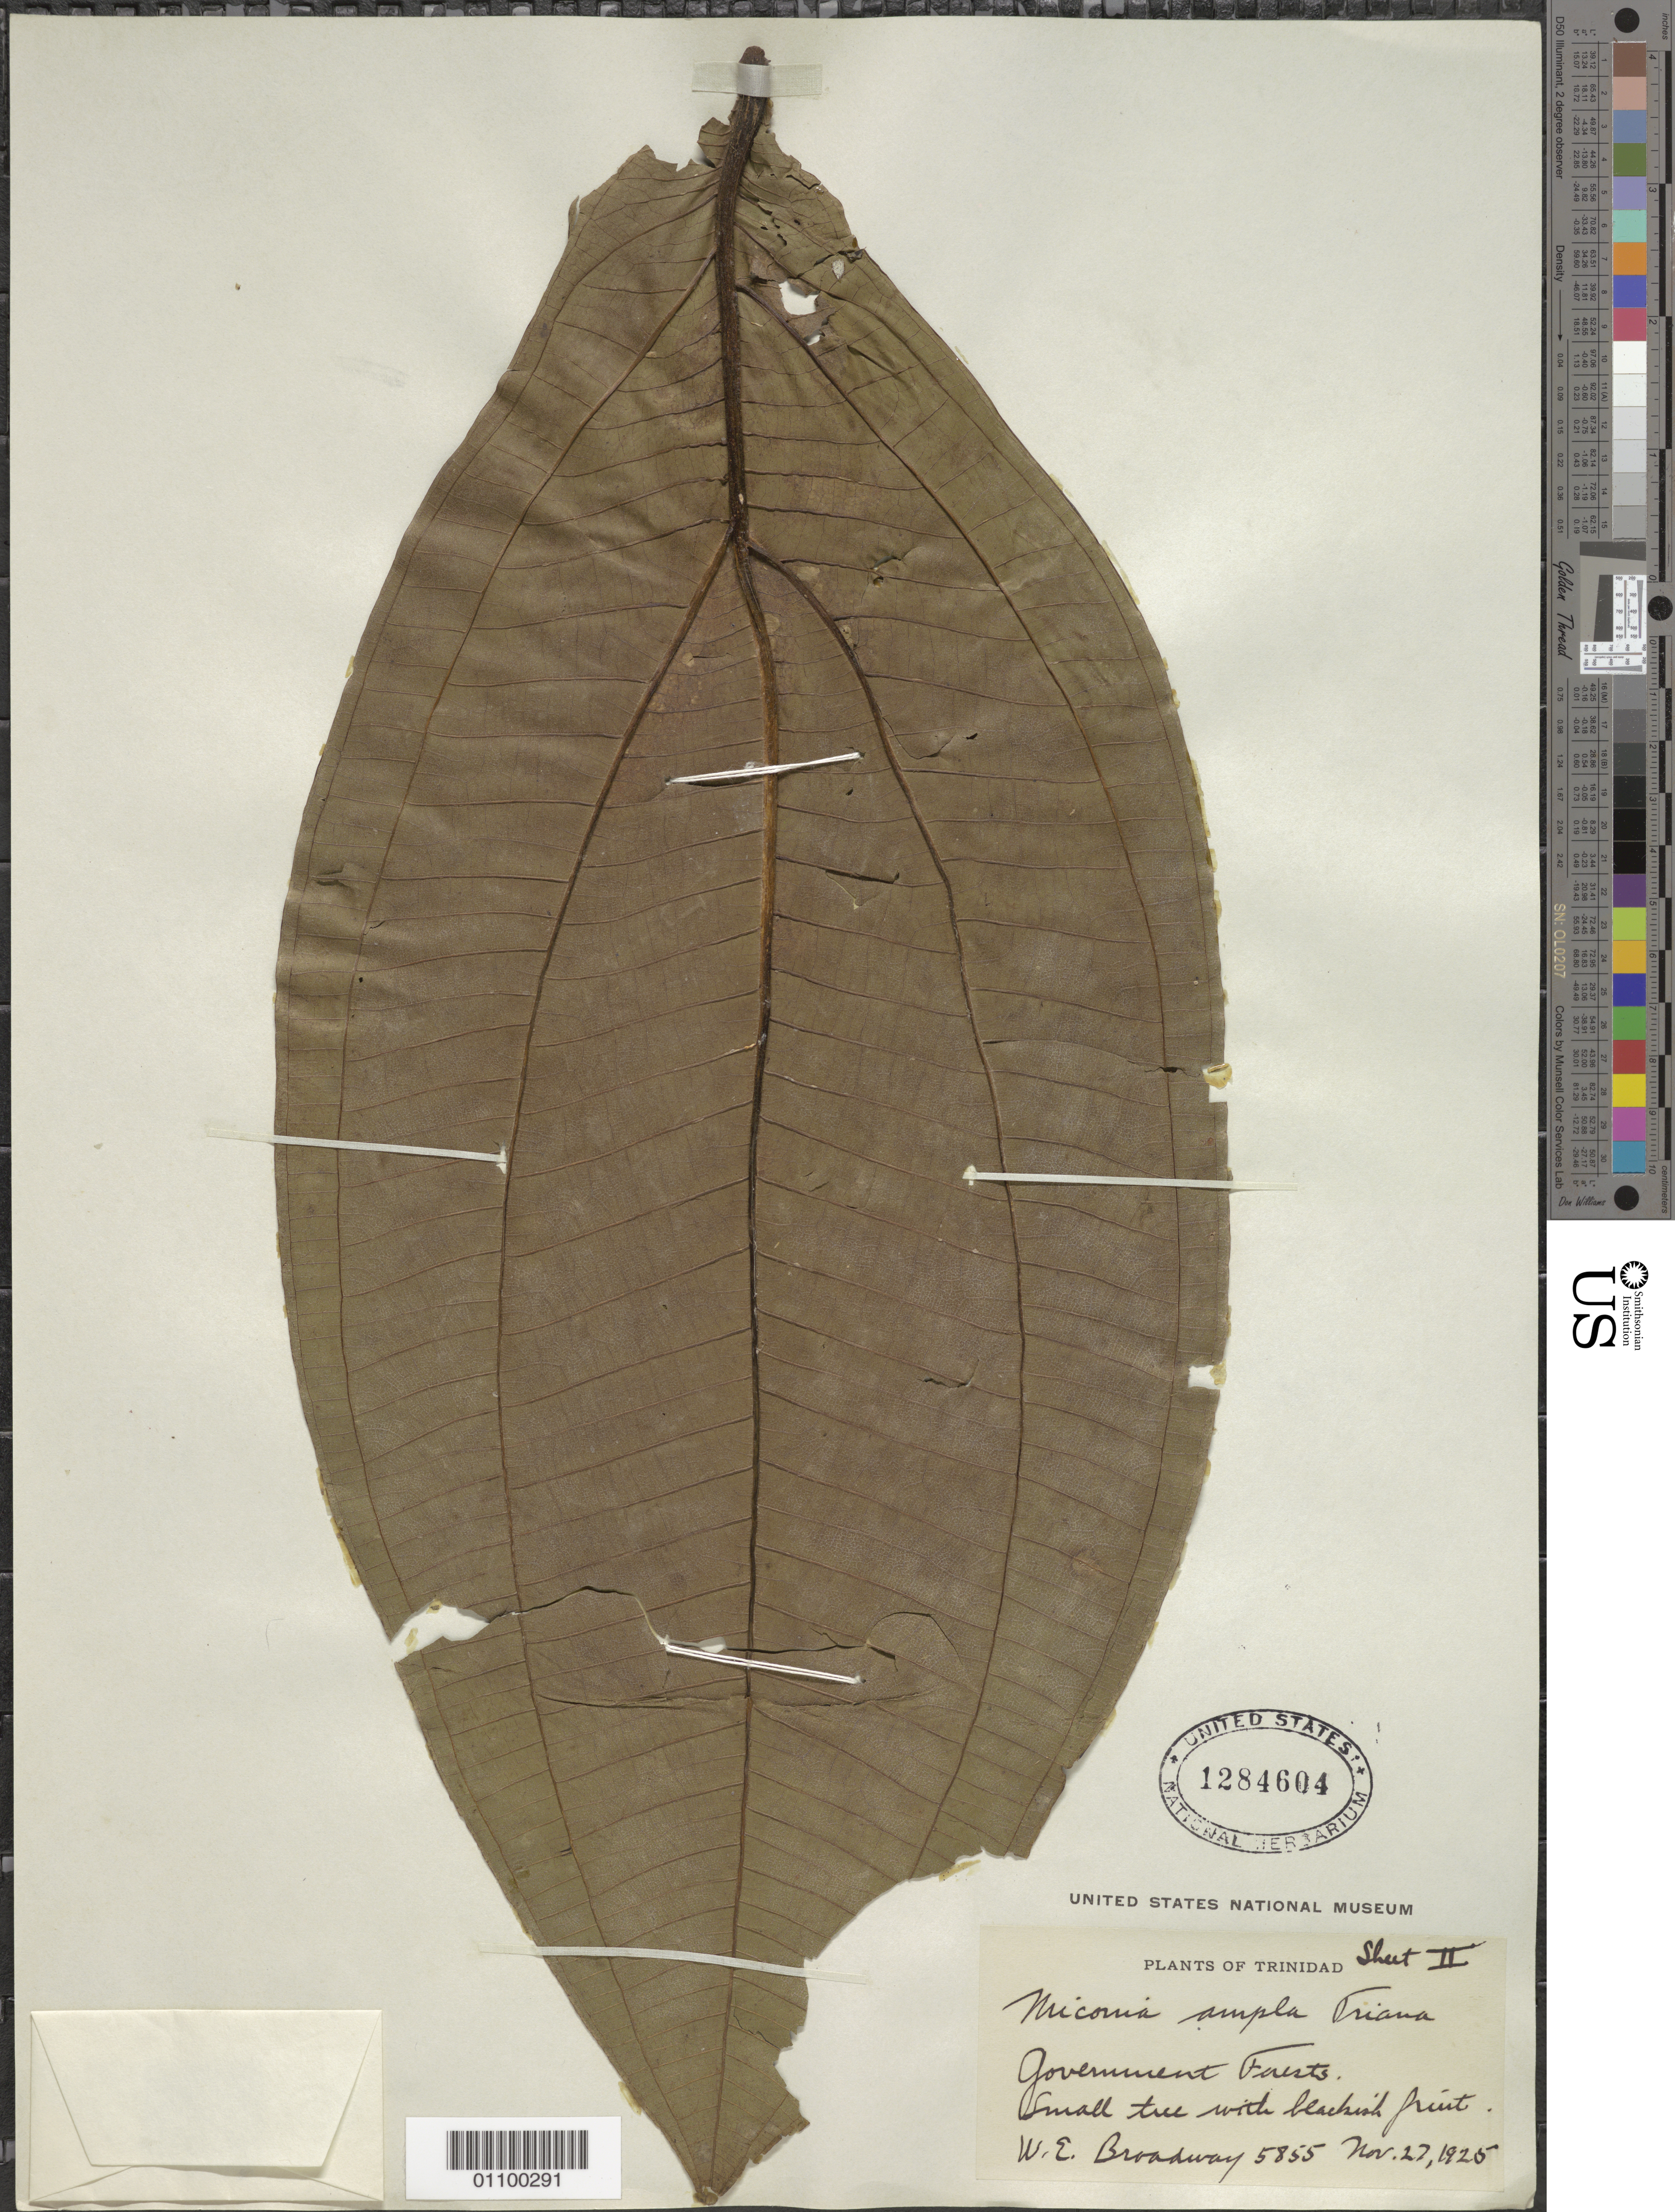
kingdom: Plantae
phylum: Tracheophyta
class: Magnoliopsida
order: Myrtales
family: Melastomataceae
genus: Miconia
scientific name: Miconia ampla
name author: Triana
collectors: W. E. Broadway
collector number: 5855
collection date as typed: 27 Nov 1925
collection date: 1925-11-27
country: Trinidad and Tobago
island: Trinidad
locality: Government forests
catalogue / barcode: US 1284609